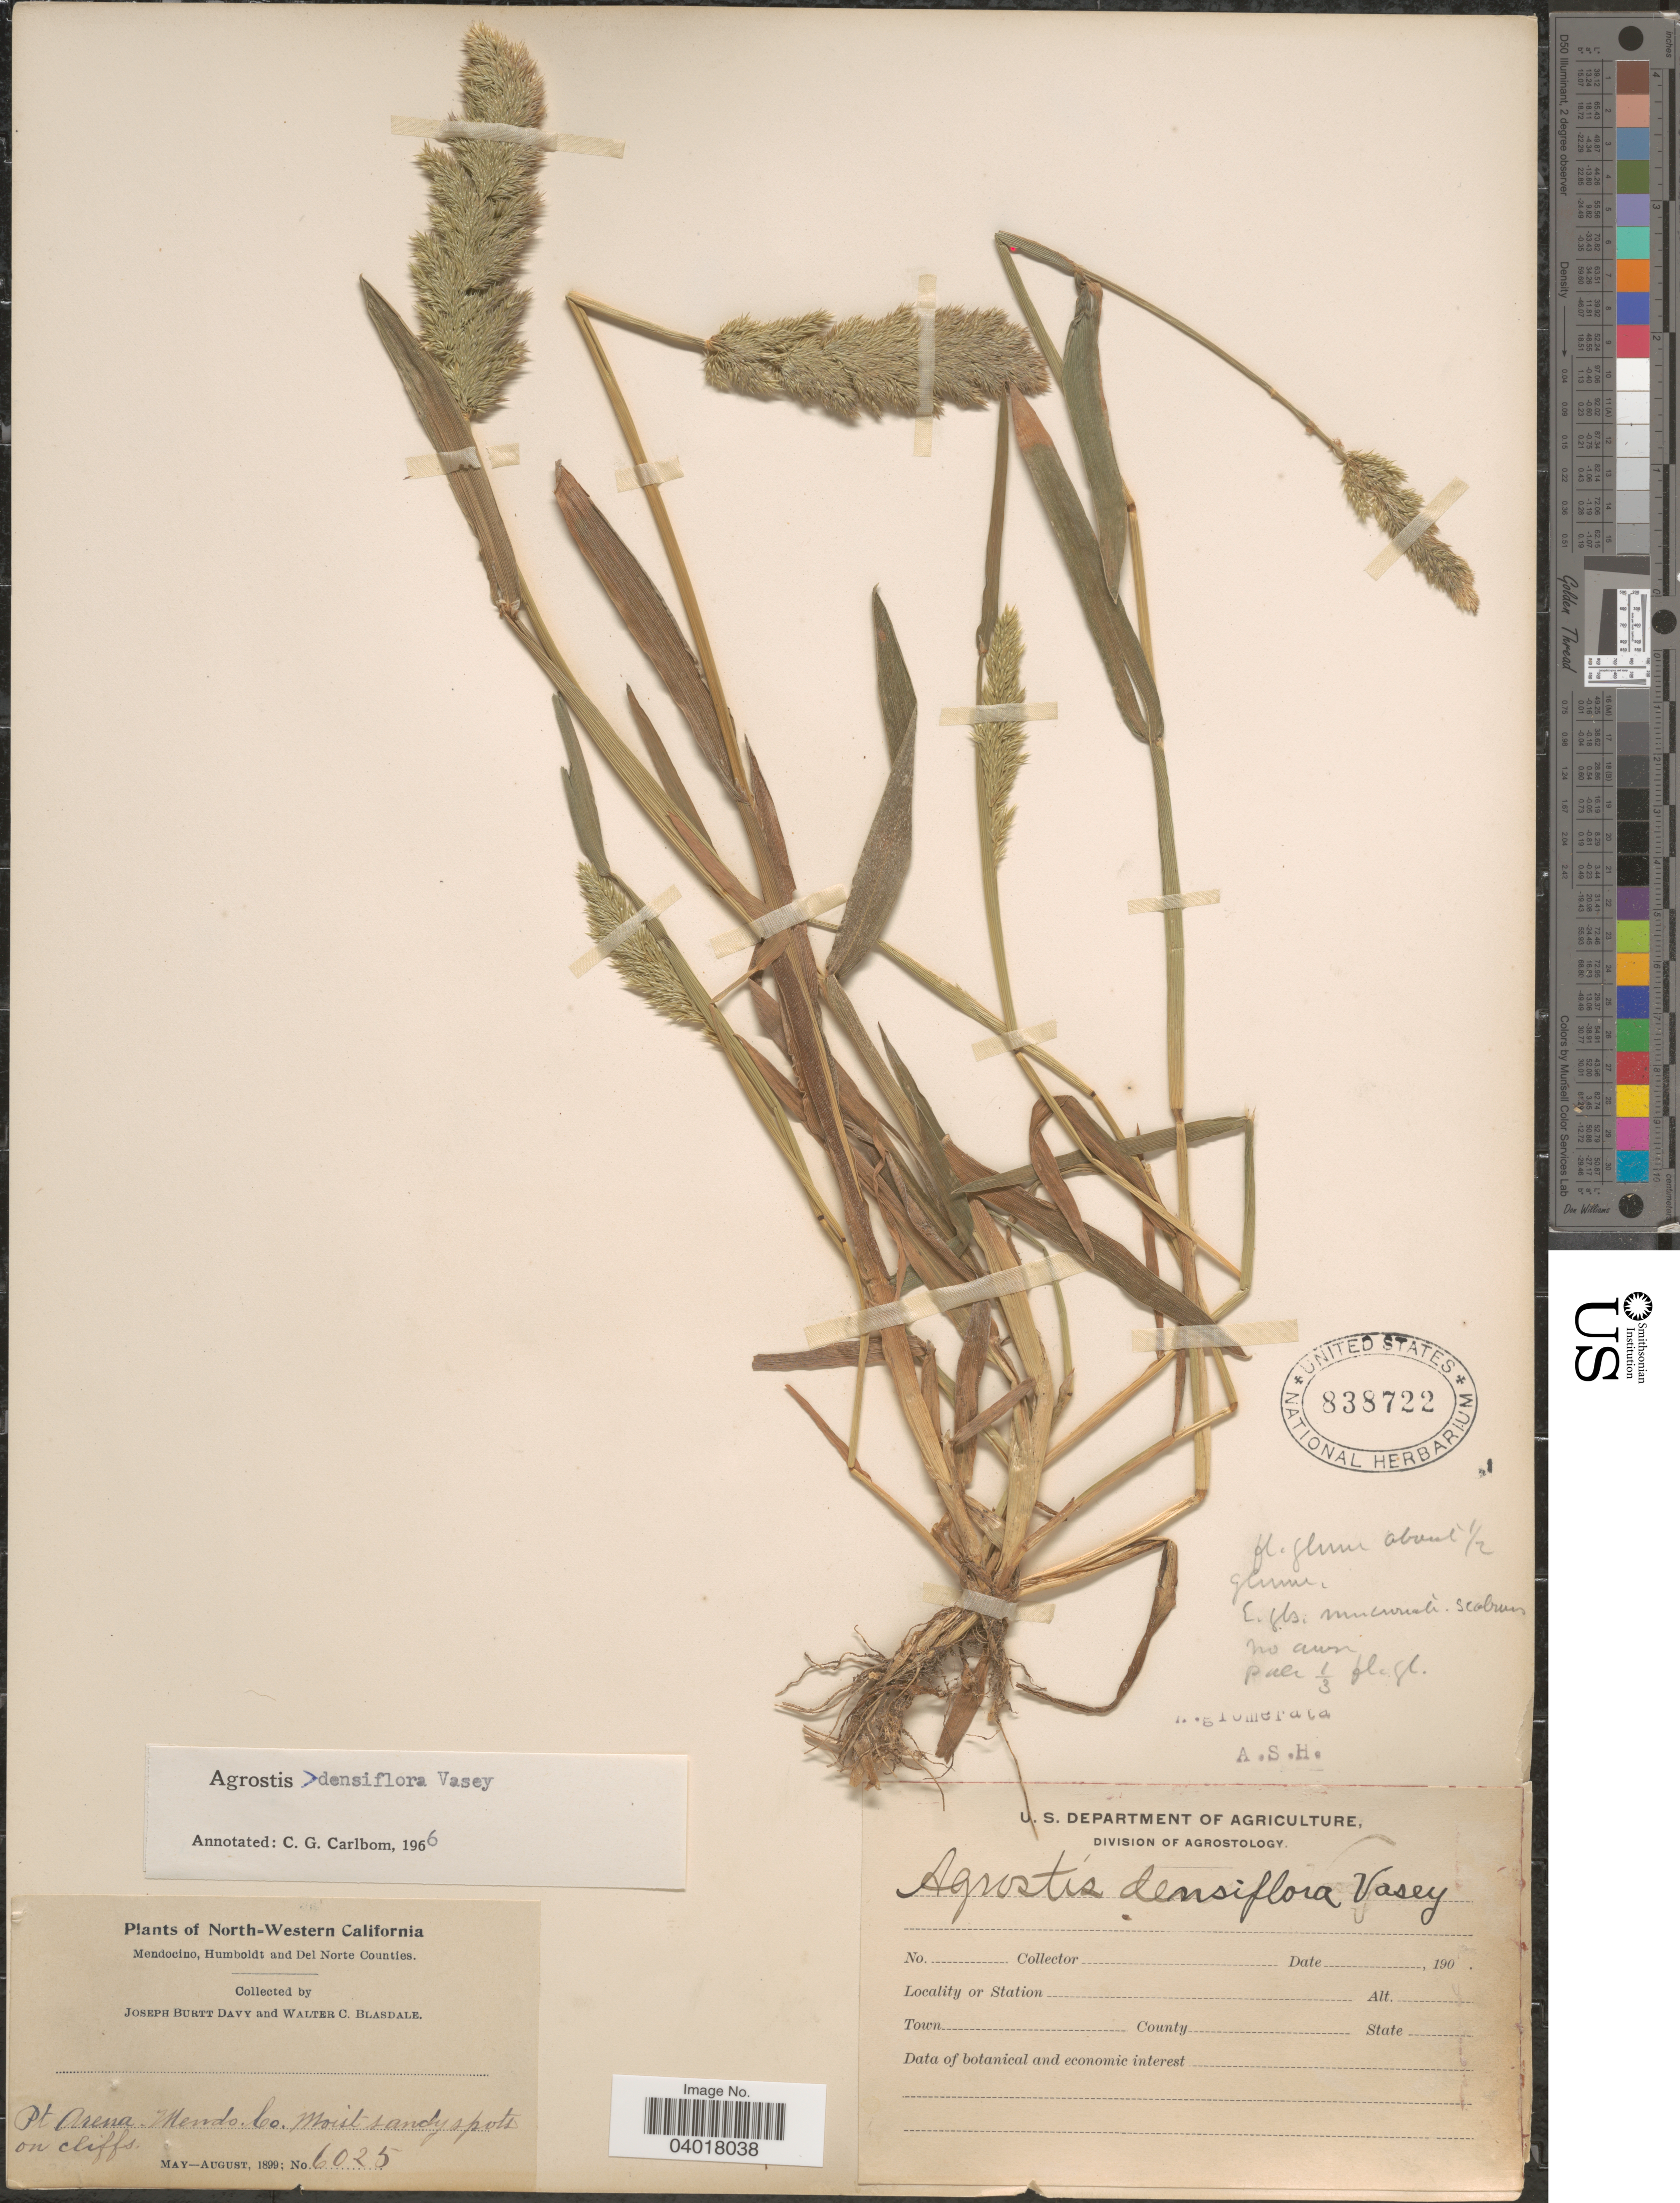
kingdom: Plantae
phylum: Tracheophyta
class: Liliopsida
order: Poales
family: Poaceae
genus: Agrostis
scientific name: Agrostis densiflora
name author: Vasey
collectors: J. Burtt Davy & W. Blasdale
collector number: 6025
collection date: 1899-05/1899-08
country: United States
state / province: California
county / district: Mendocino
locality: North-Western California. Pt. Arena, Mendocino Co.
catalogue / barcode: US 838722